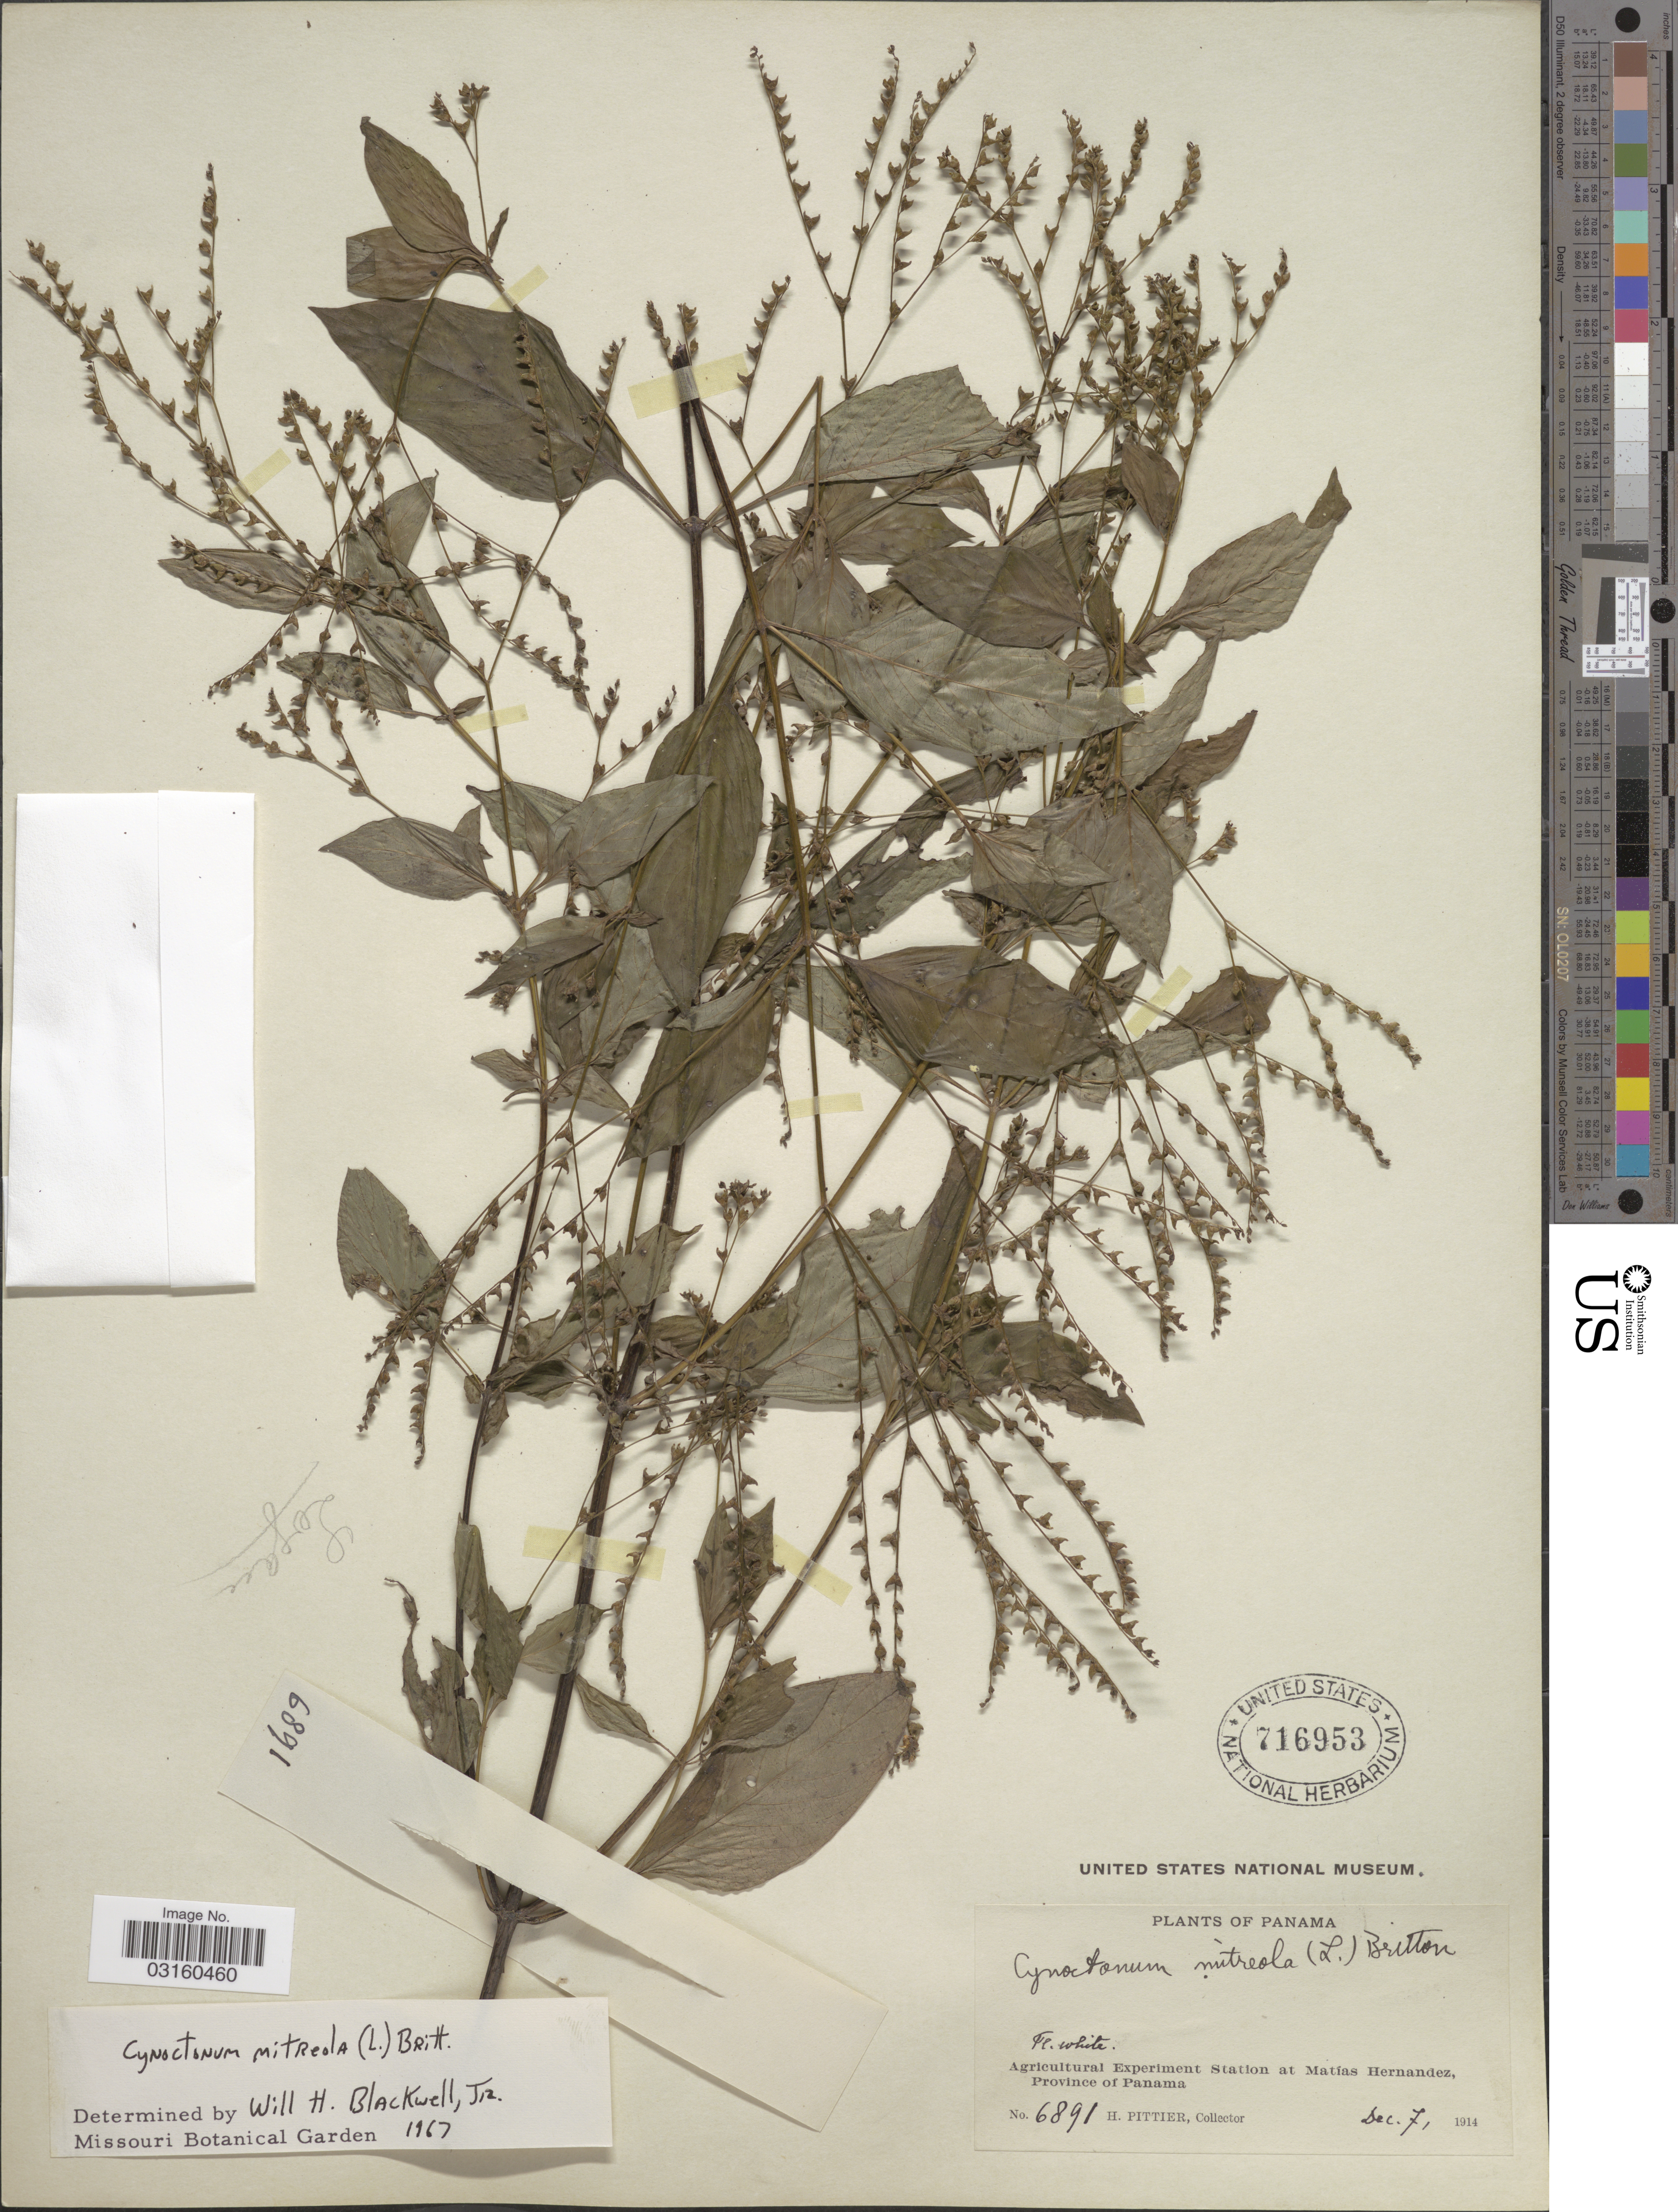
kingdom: Plantae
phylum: Tracheophyta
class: Magnoliopsida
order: Gentianales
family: Loganiaceae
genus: Mitreola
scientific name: Mitreola petiolata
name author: (J.F. Gmel.) Torr. & A. Gray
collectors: H. F. Pittier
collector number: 6891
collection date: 1914-12-07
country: Panama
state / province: Panamá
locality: Agricultural Experiment Station at Matias Hernandez.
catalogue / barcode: US 716953